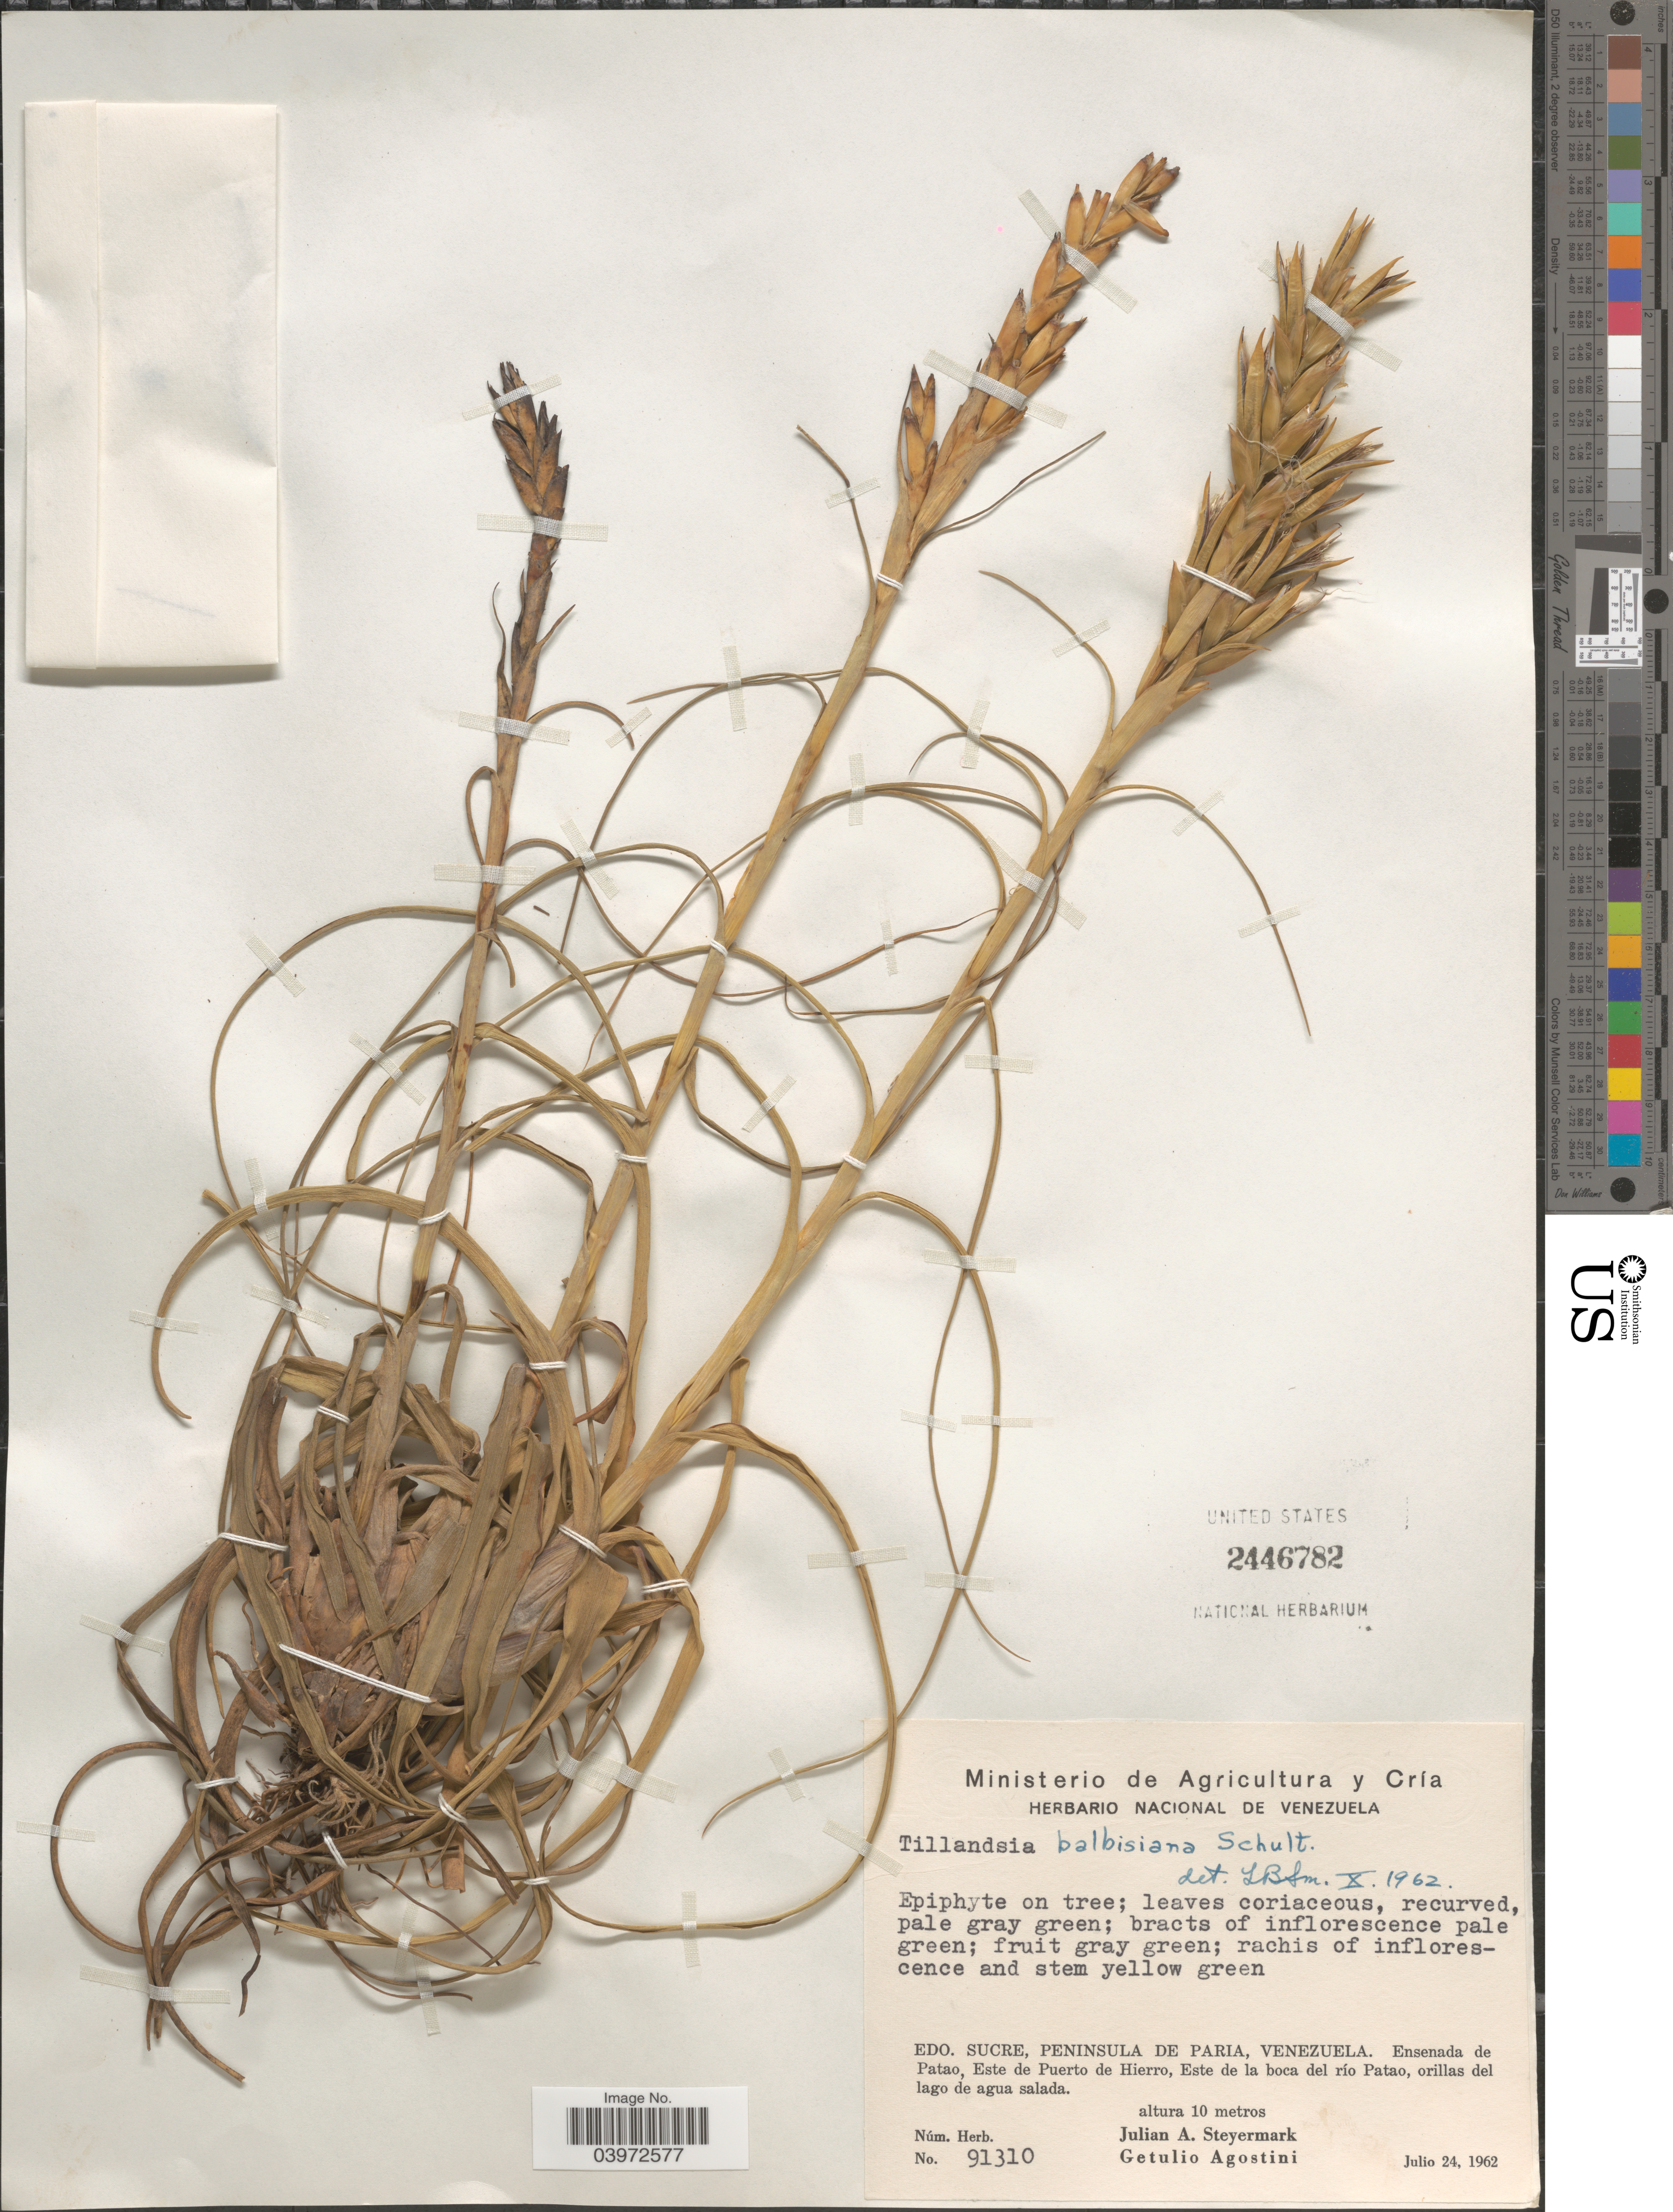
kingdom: Plantae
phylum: Tracheophyta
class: Liliopsida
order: Poales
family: Bromeliaceae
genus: Tillandsia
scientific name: Tillandsia balbisiana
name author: Schult. f.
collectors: J. Steyermark & G. Agostini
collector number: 91310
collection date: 1962-07-24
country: Venezuela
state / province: Sucre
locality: Peninsula de Paria. Ensenada de Patao, Este de Puerto de Hierro, Este de la boca del río Patao.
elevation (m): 10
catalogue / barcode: US 2446782